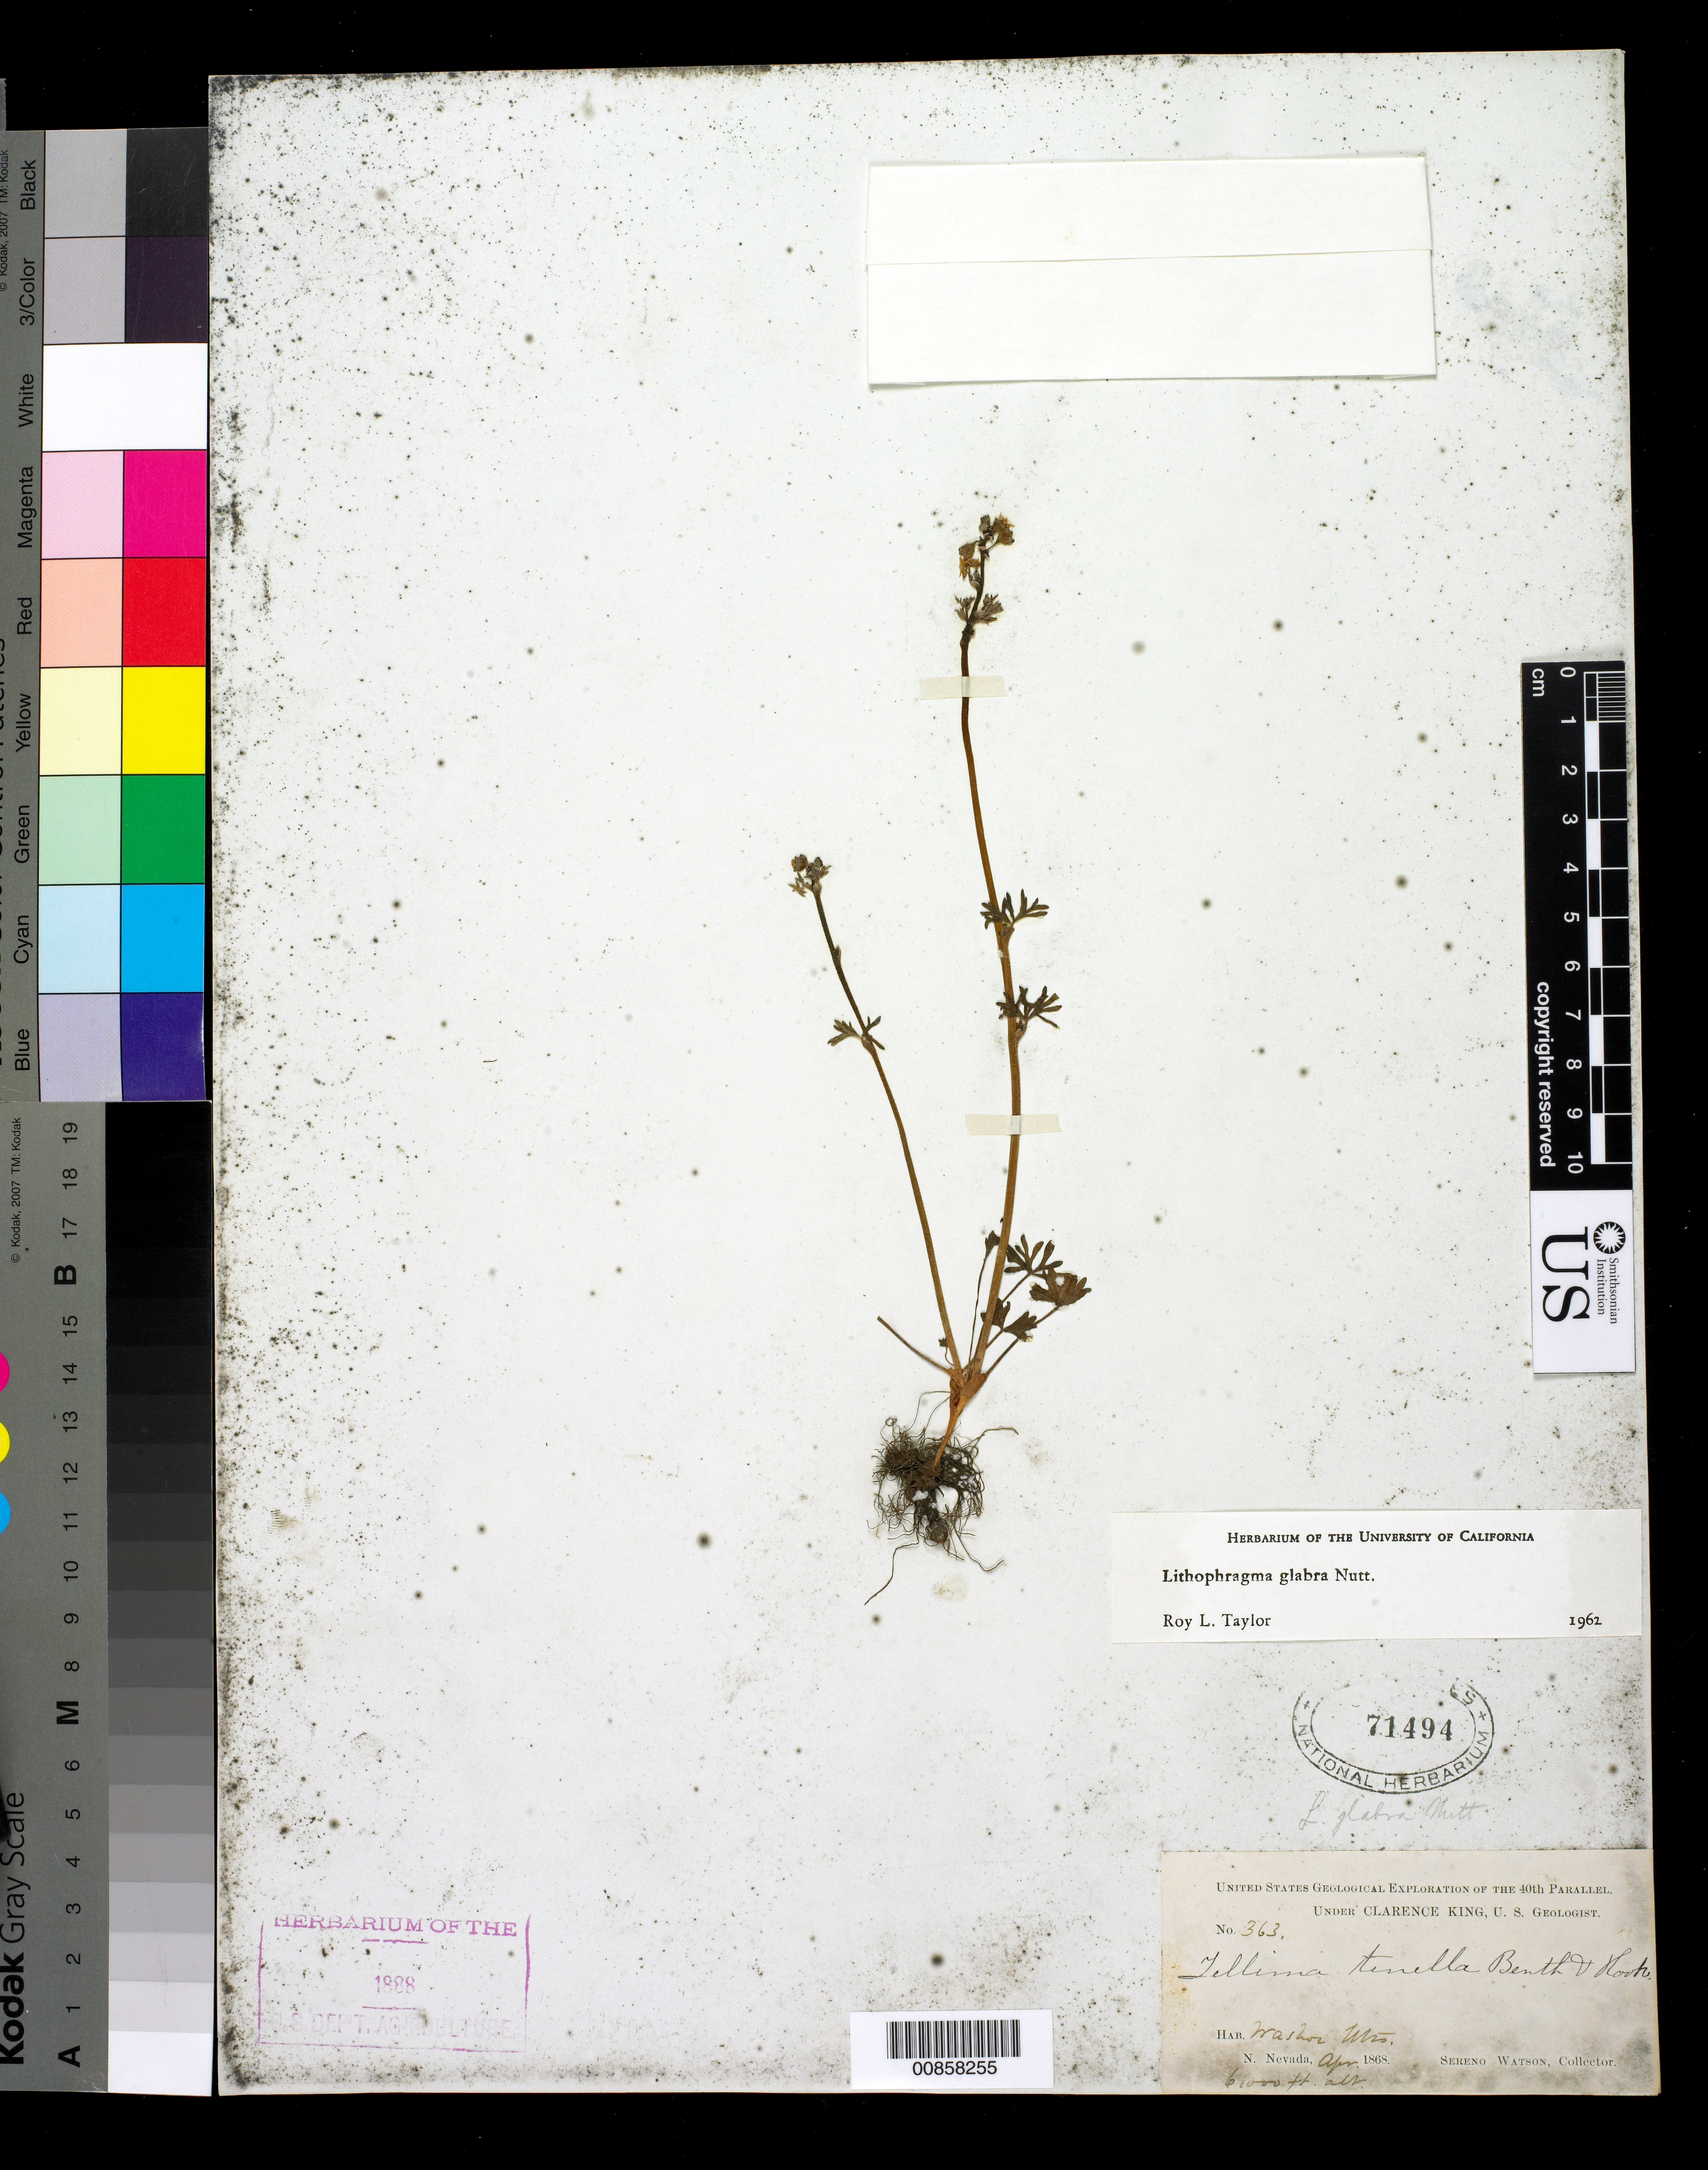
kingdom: Plantae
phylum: Tracheophyta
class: Magnoliopsida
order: Saxifragales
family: Saxifragaceae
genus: Lithophragma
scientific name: Lithophragma glabrum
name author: Nutt.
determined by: Taylor, R. L.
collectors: S. Watson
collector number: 363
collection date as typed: Apr 1868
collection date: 1868-04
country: United States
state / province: Nevada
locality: Washoe Mts.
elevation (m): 1829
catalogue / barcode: US 71494